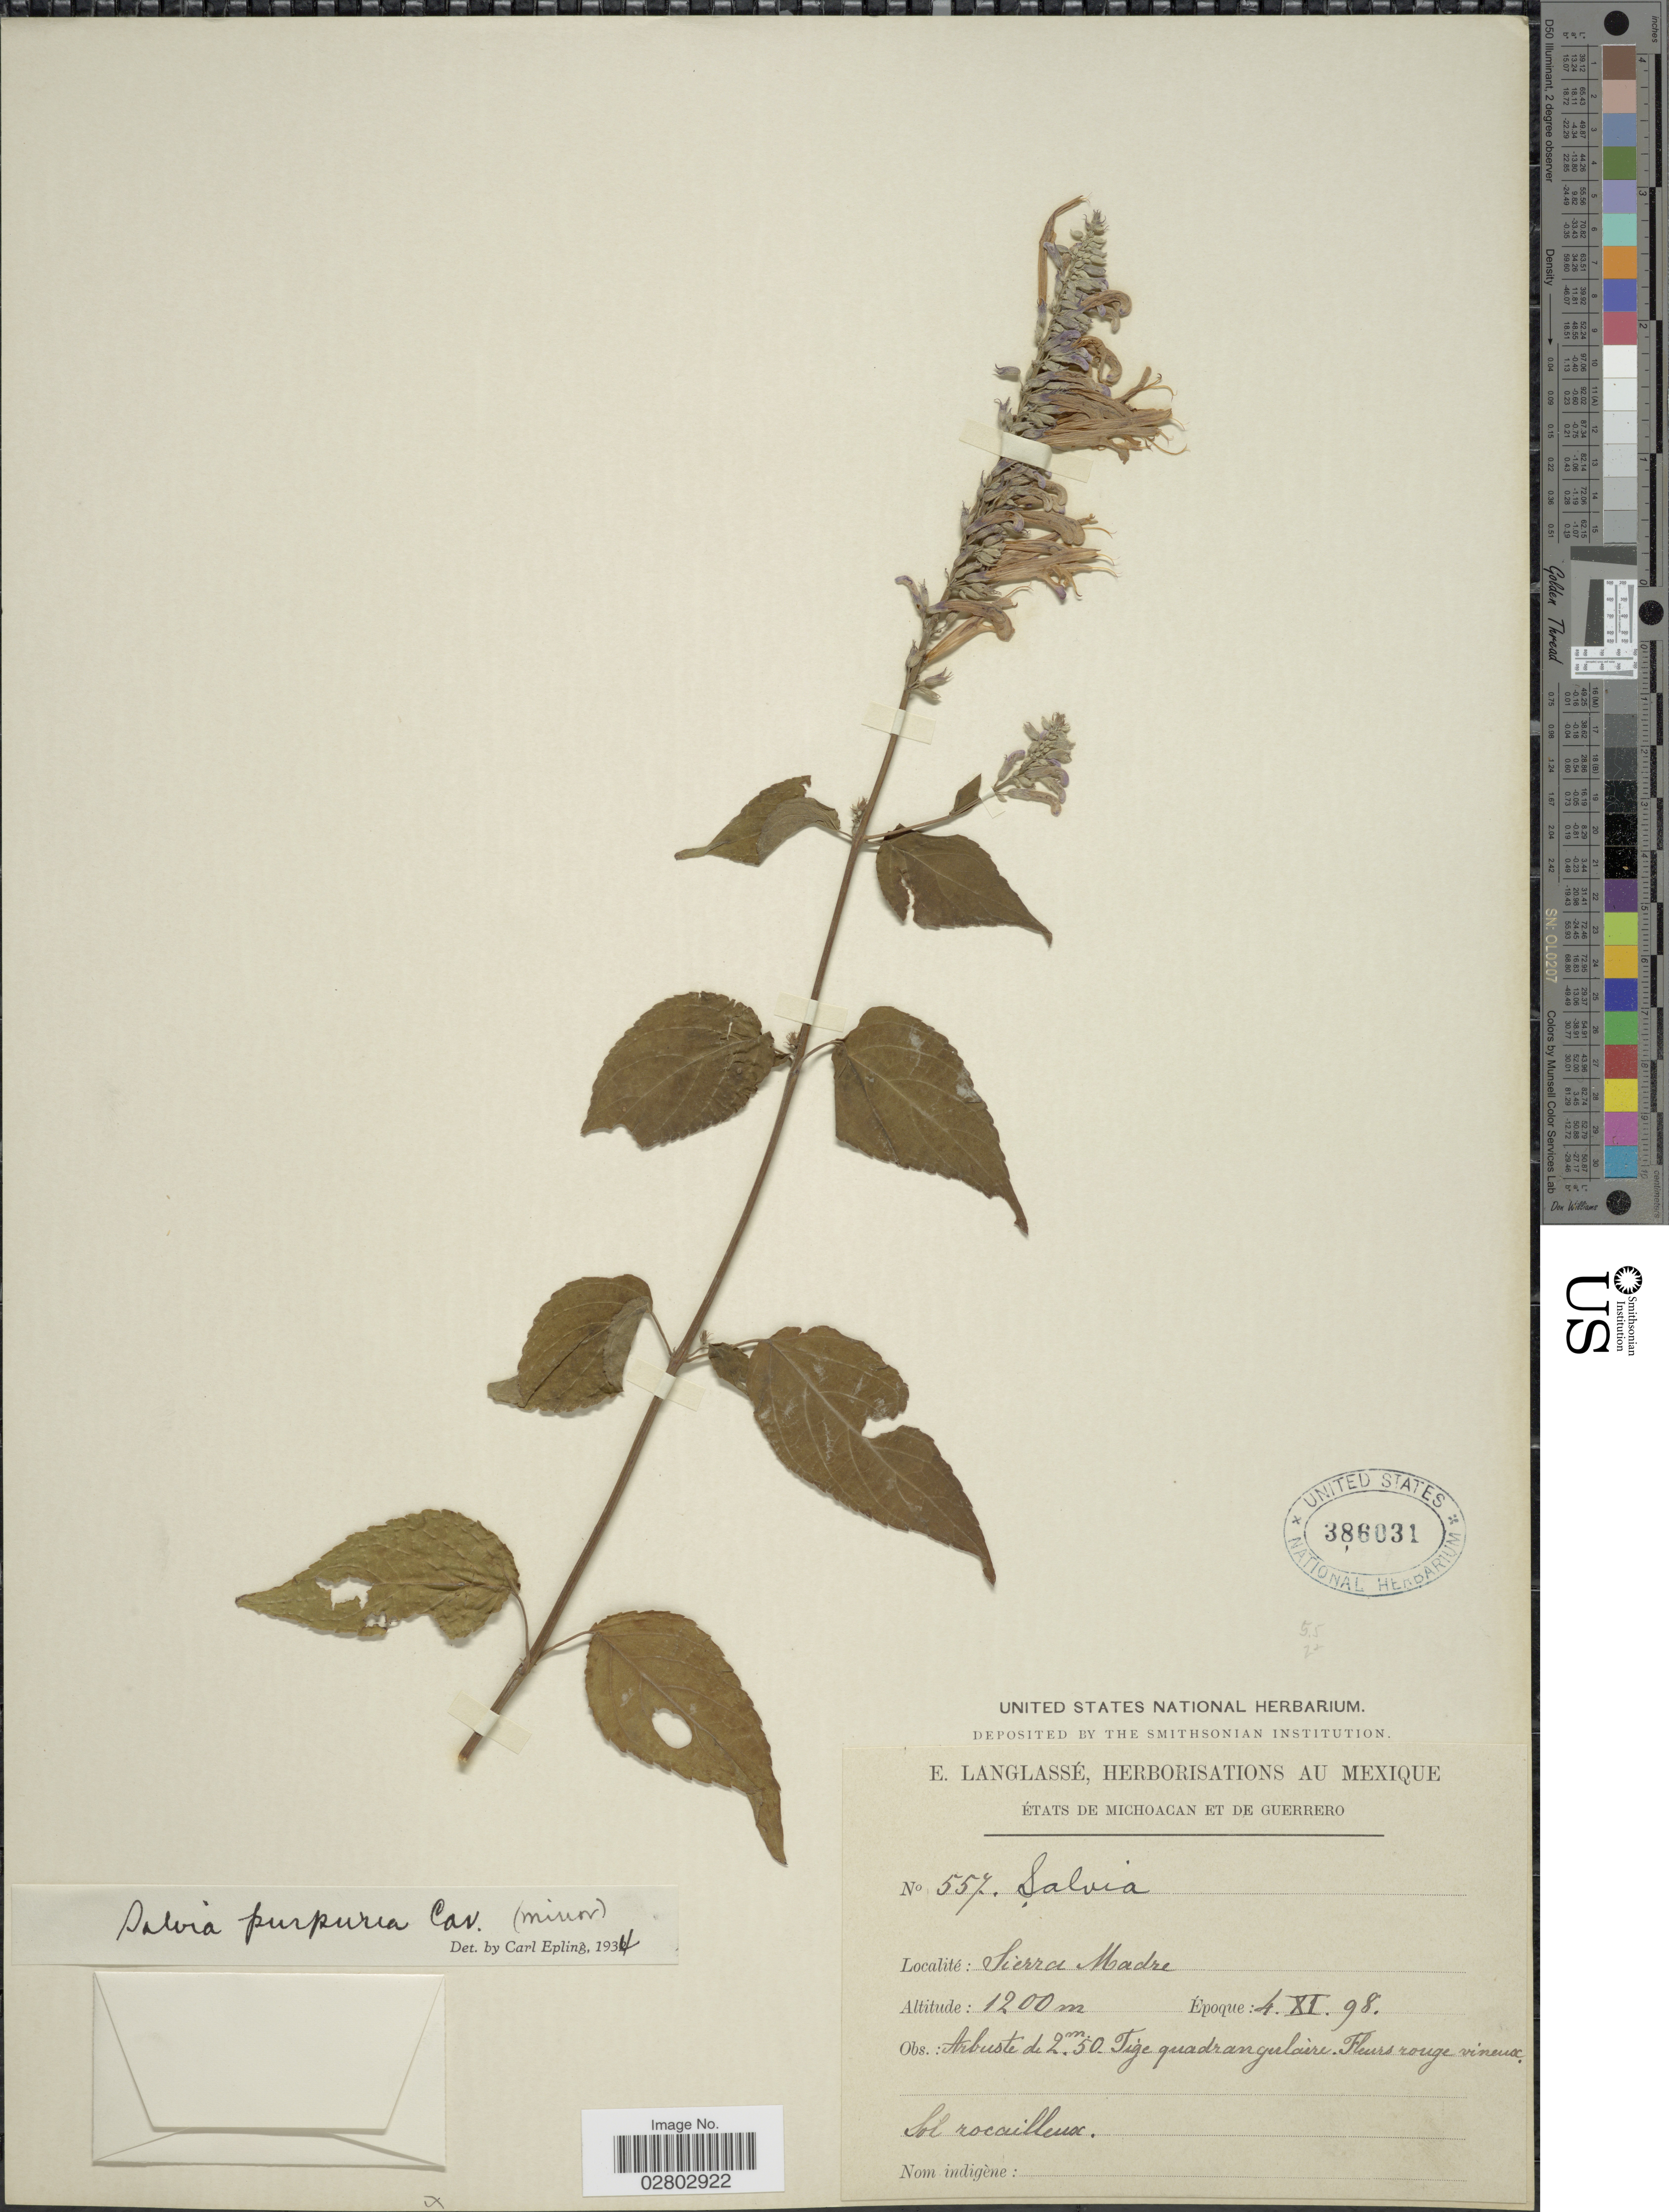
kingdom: Plantae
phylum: Tracheophyta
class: Magnoliopsida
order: Lamiales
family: Lamiaceae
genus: Salvia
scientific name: Salvia purpurea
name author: Cav.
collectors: E. Langlassé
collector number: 557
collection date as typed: Transcribed d/m/y: 4/11/98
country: Mexico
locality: États de Michoacan et de Guerrero, Sierra Madre.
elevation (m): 1200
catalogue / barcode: US 386031